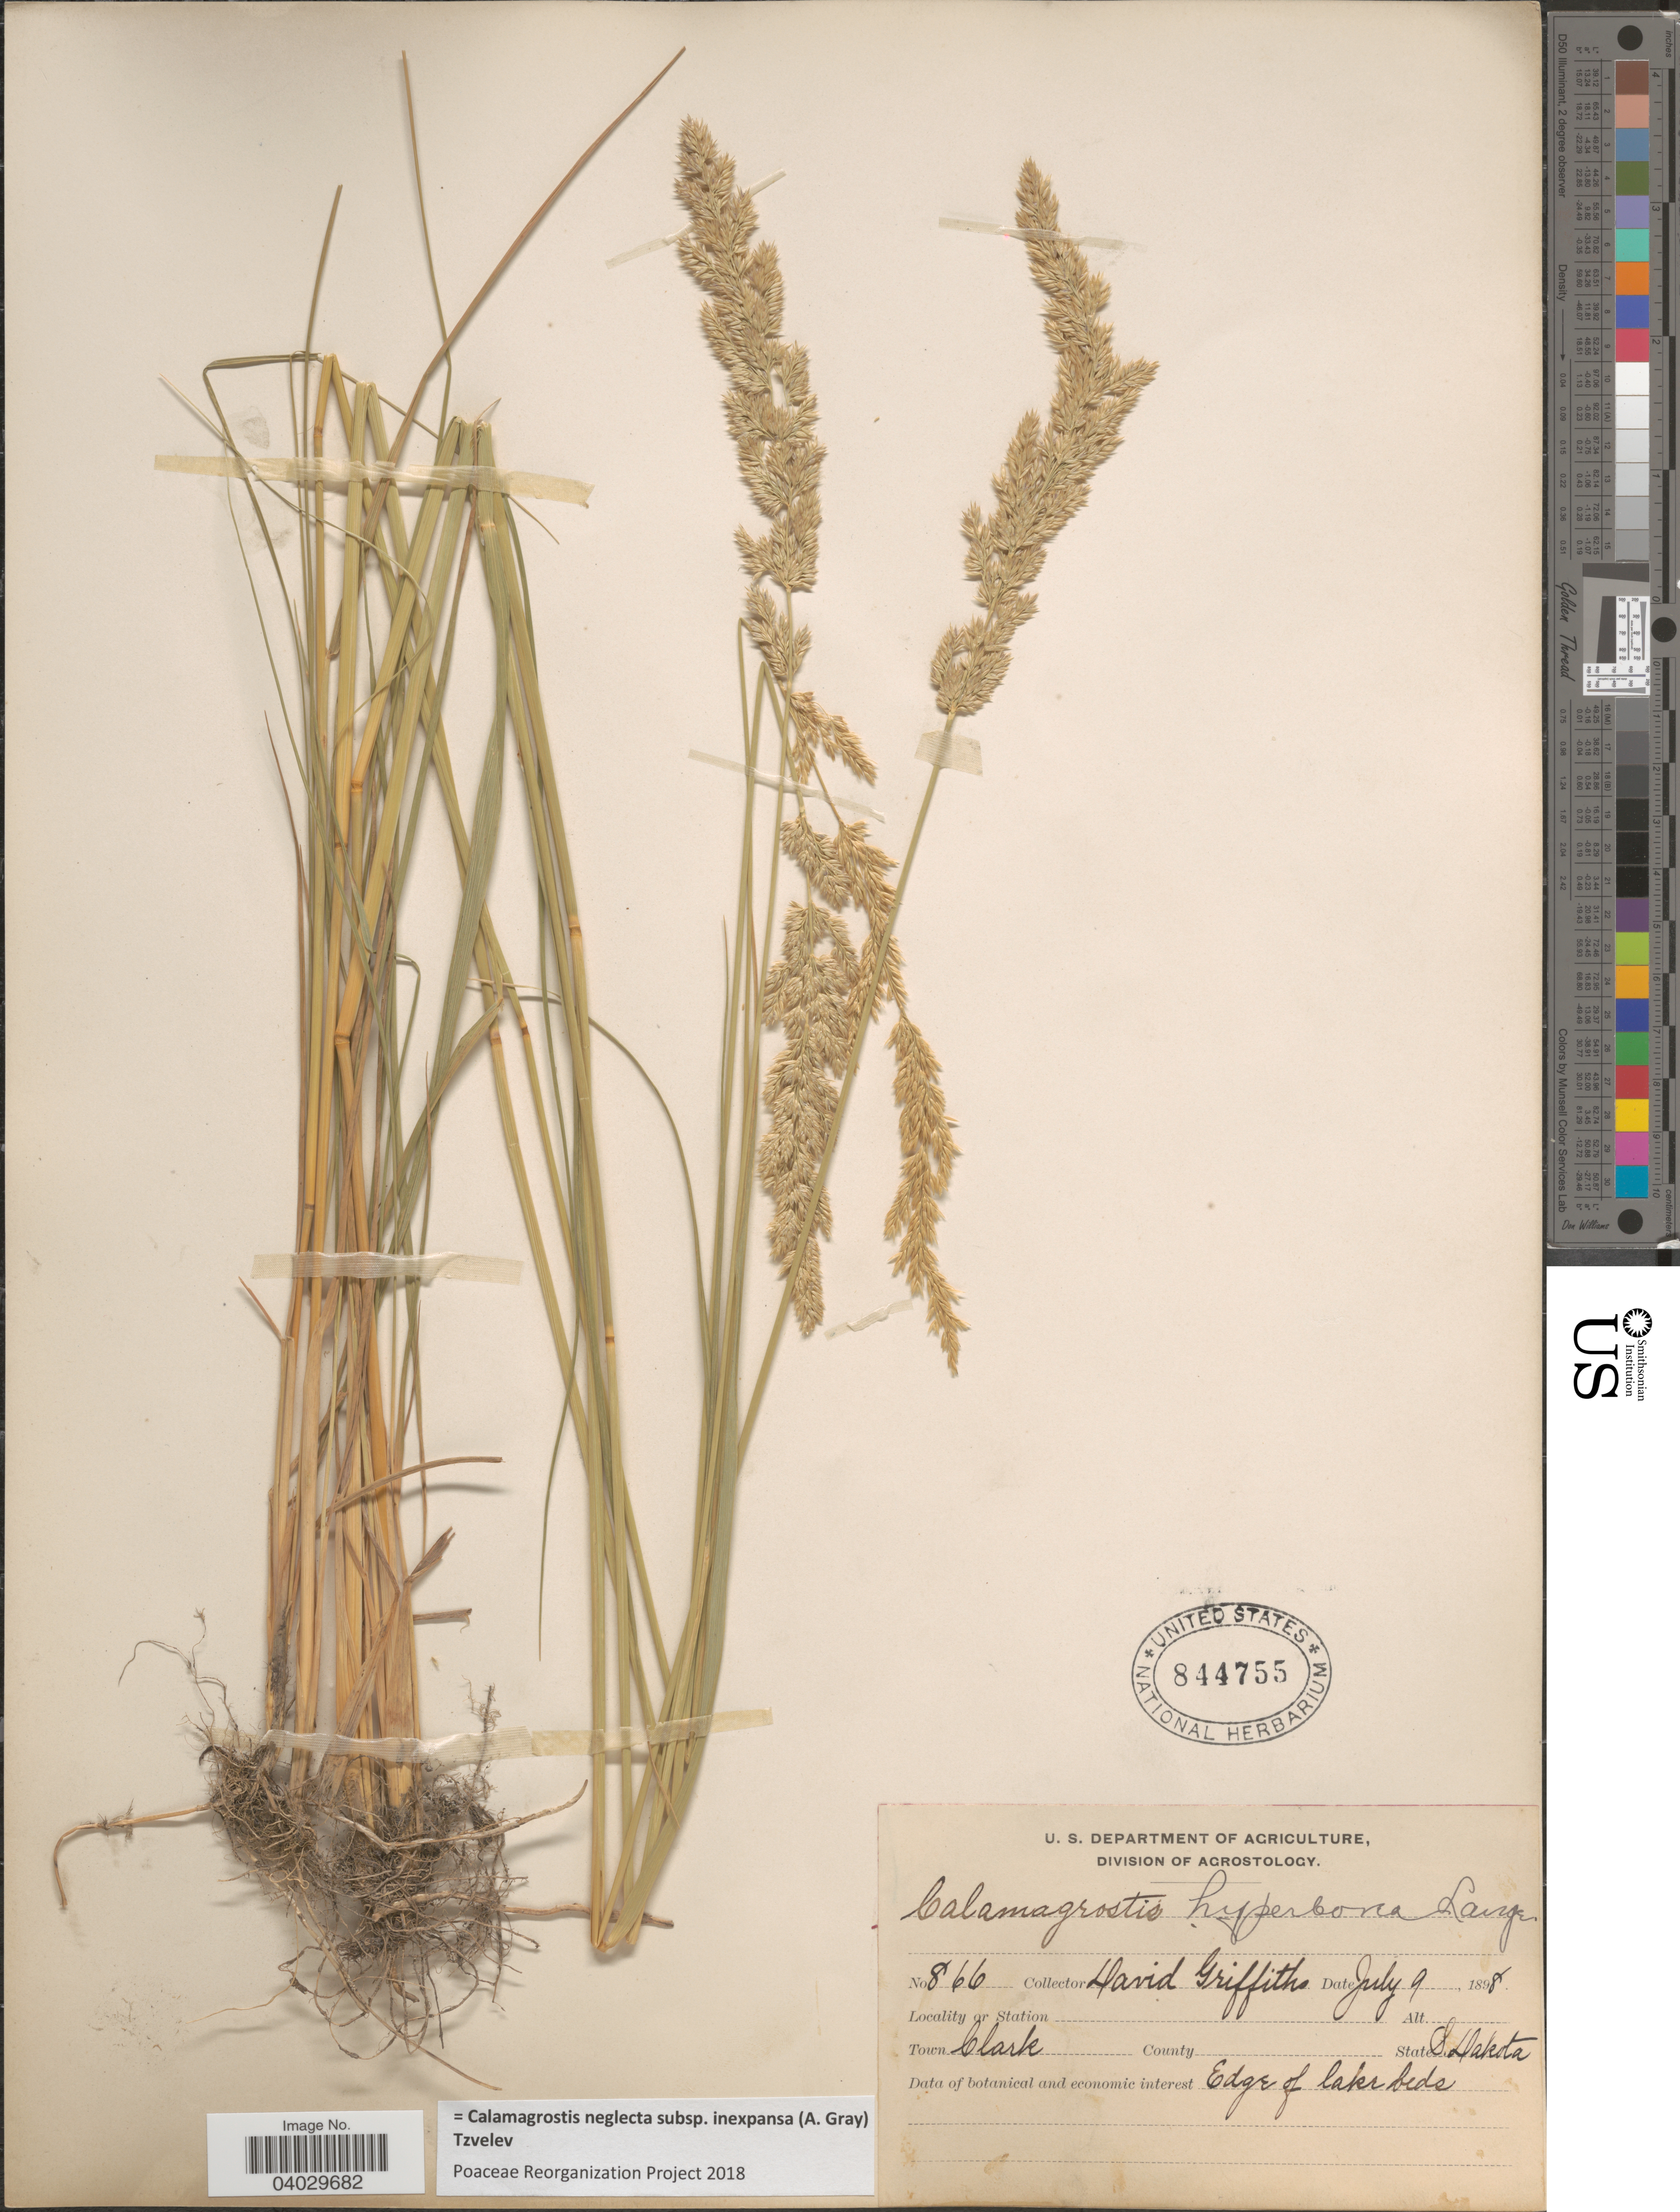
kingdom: Plantae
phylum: Tracheophyta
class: Liliopsida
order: Poales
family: Poaceae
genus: Calamagrostis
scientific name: Calamagrostis neglecta subsp. inexpansa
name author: (A. Gray) Tzvelev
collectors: D. Griffiths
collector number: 866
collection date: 1898-07-09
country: United States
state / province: South Dakota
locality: Town Clark.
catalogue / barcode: US 844755